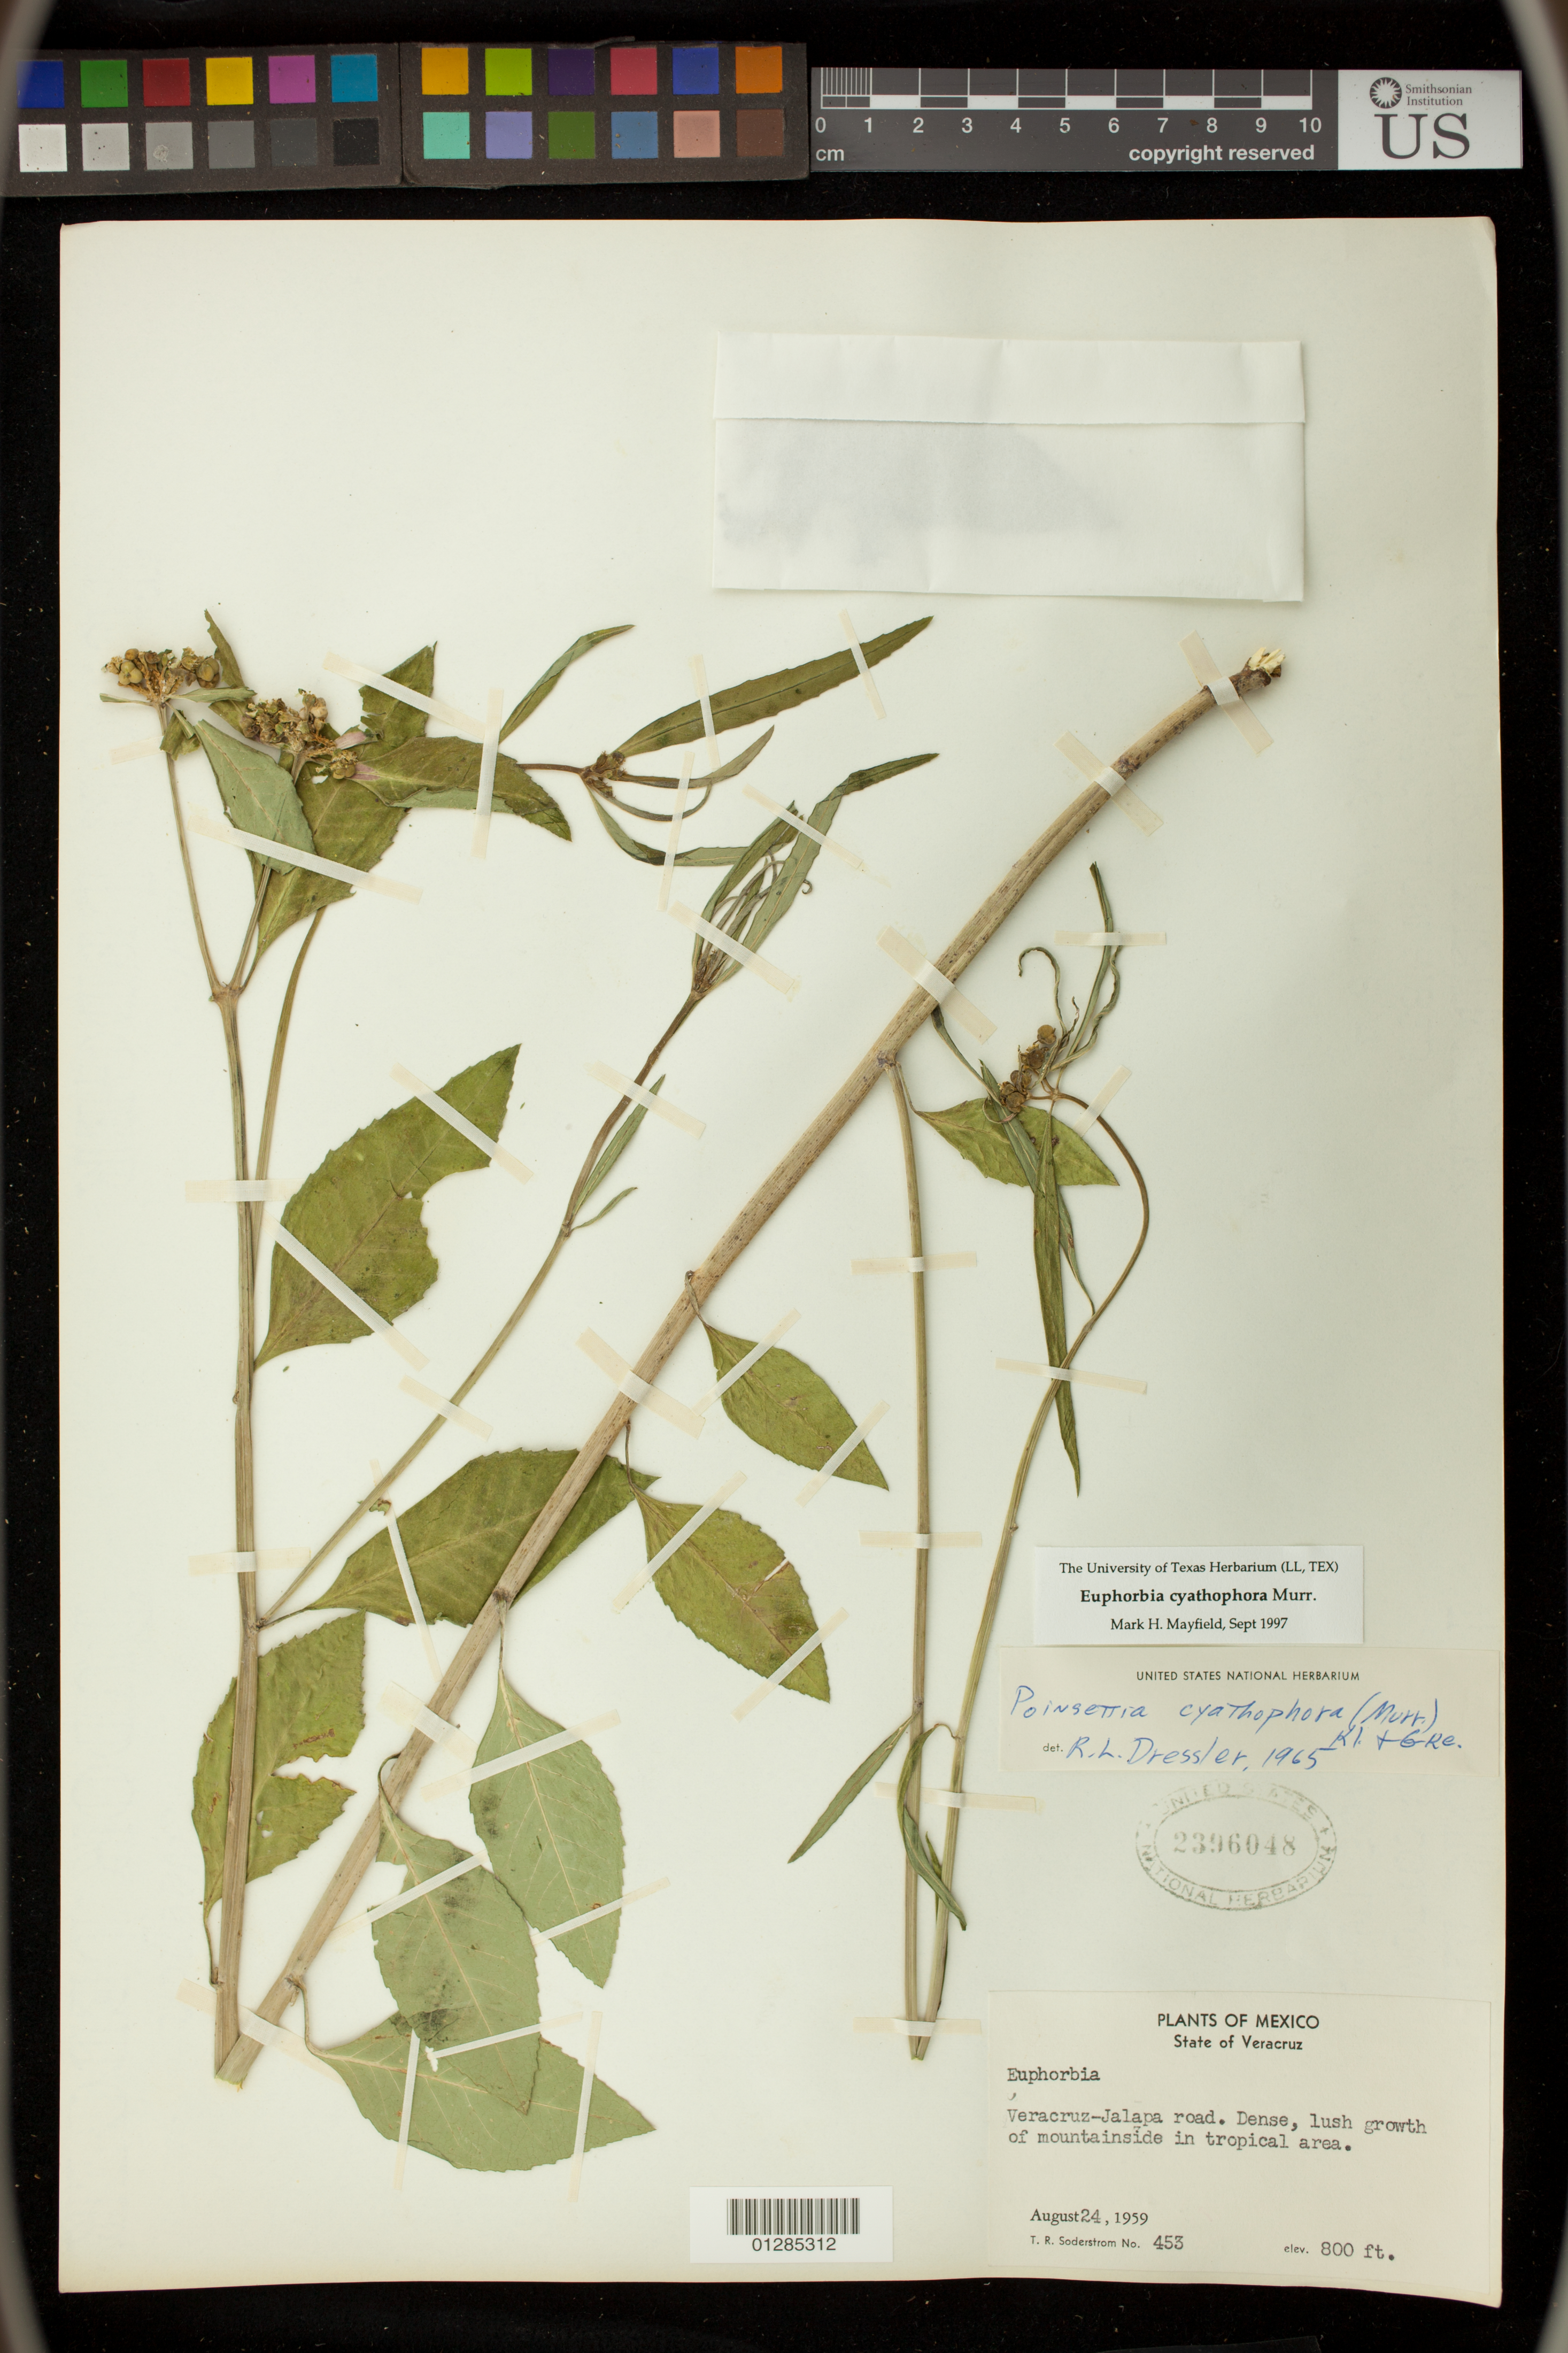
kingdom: Plantae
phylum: Tracheophyta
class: Magnoliopsida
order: Malpighiales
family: Euphorbiaceae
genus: Euphorbia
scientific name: Euphorbia heterophylla var. cyathophora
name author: (Murr.) Griseb.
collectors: T. R. Soderstrom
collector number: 453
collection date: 1959-08-24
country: Mexico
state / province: Veracruz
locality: Veracruz-Jalapa road.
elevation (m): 244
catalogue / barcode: US 2396048